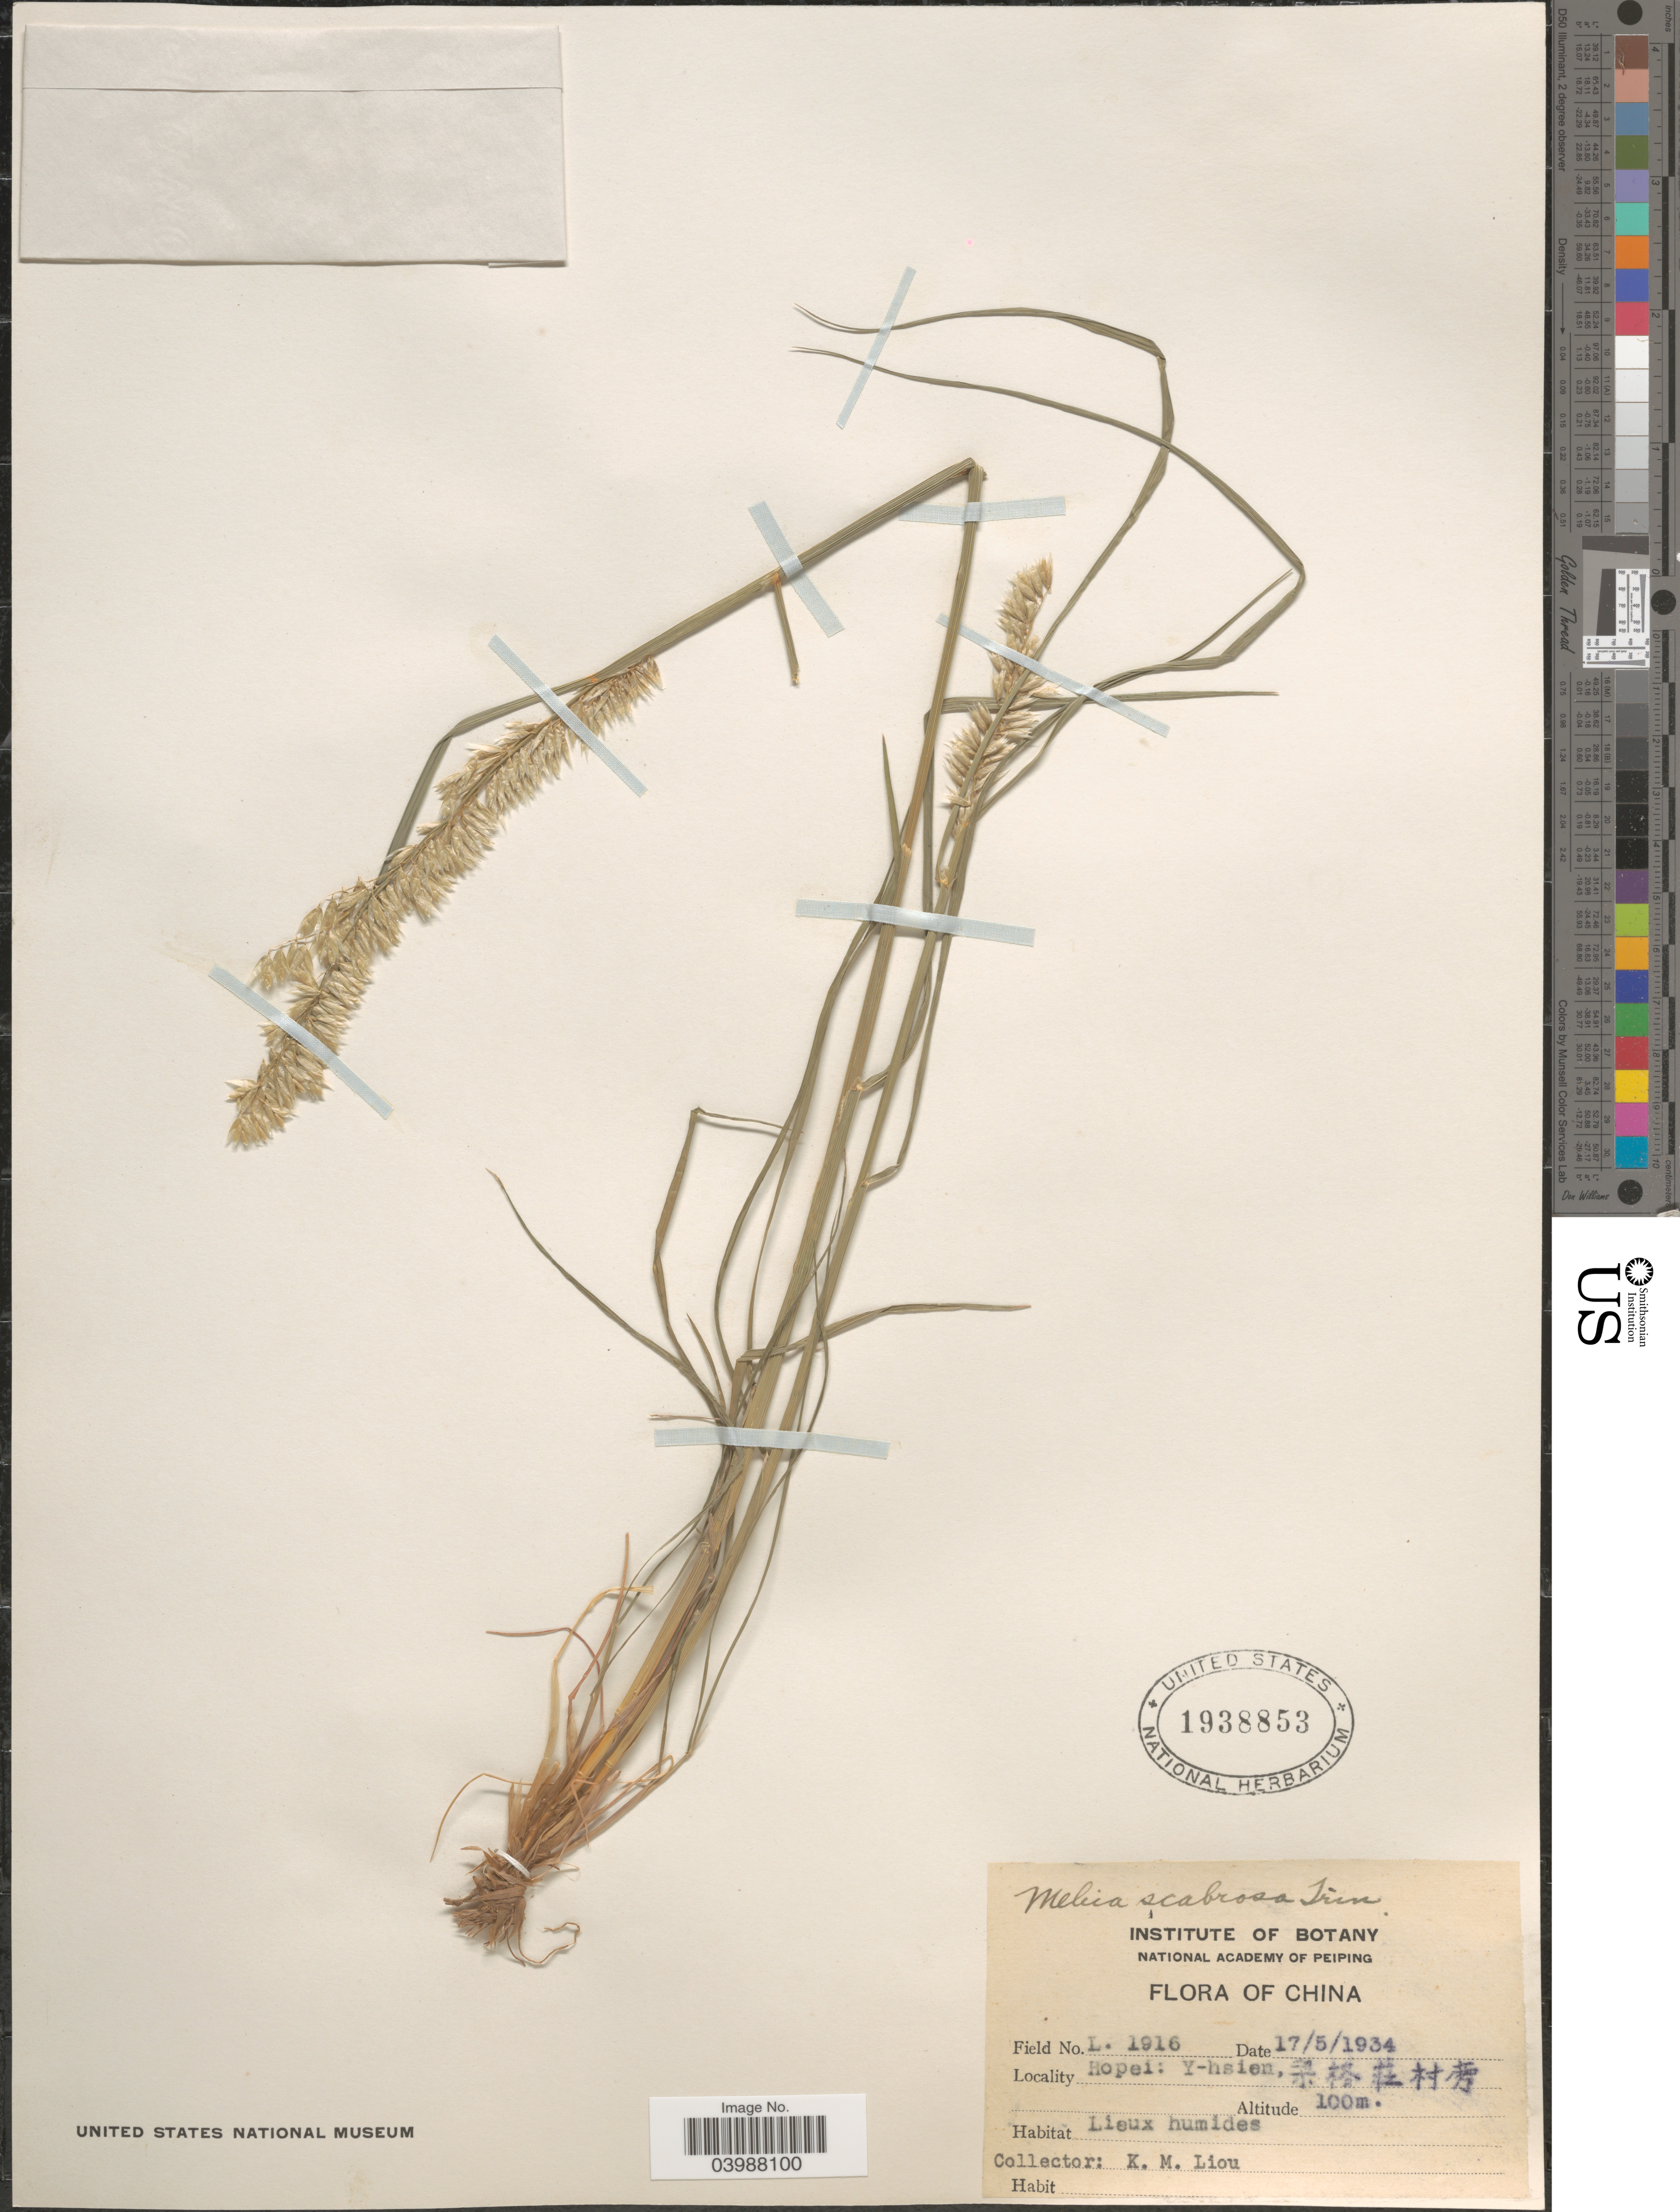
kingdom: Plantae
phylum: Tracheophyta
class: Liliopsida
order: Poales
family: Poaceae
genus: Melica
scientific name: Melica scabrosa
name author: Trin.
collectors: K. M. Liou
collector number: L1916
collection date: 1934-05-17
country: China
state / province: Hebei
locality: Hopei: Y-hsien, X.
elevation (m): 100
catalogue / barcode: US 1938853